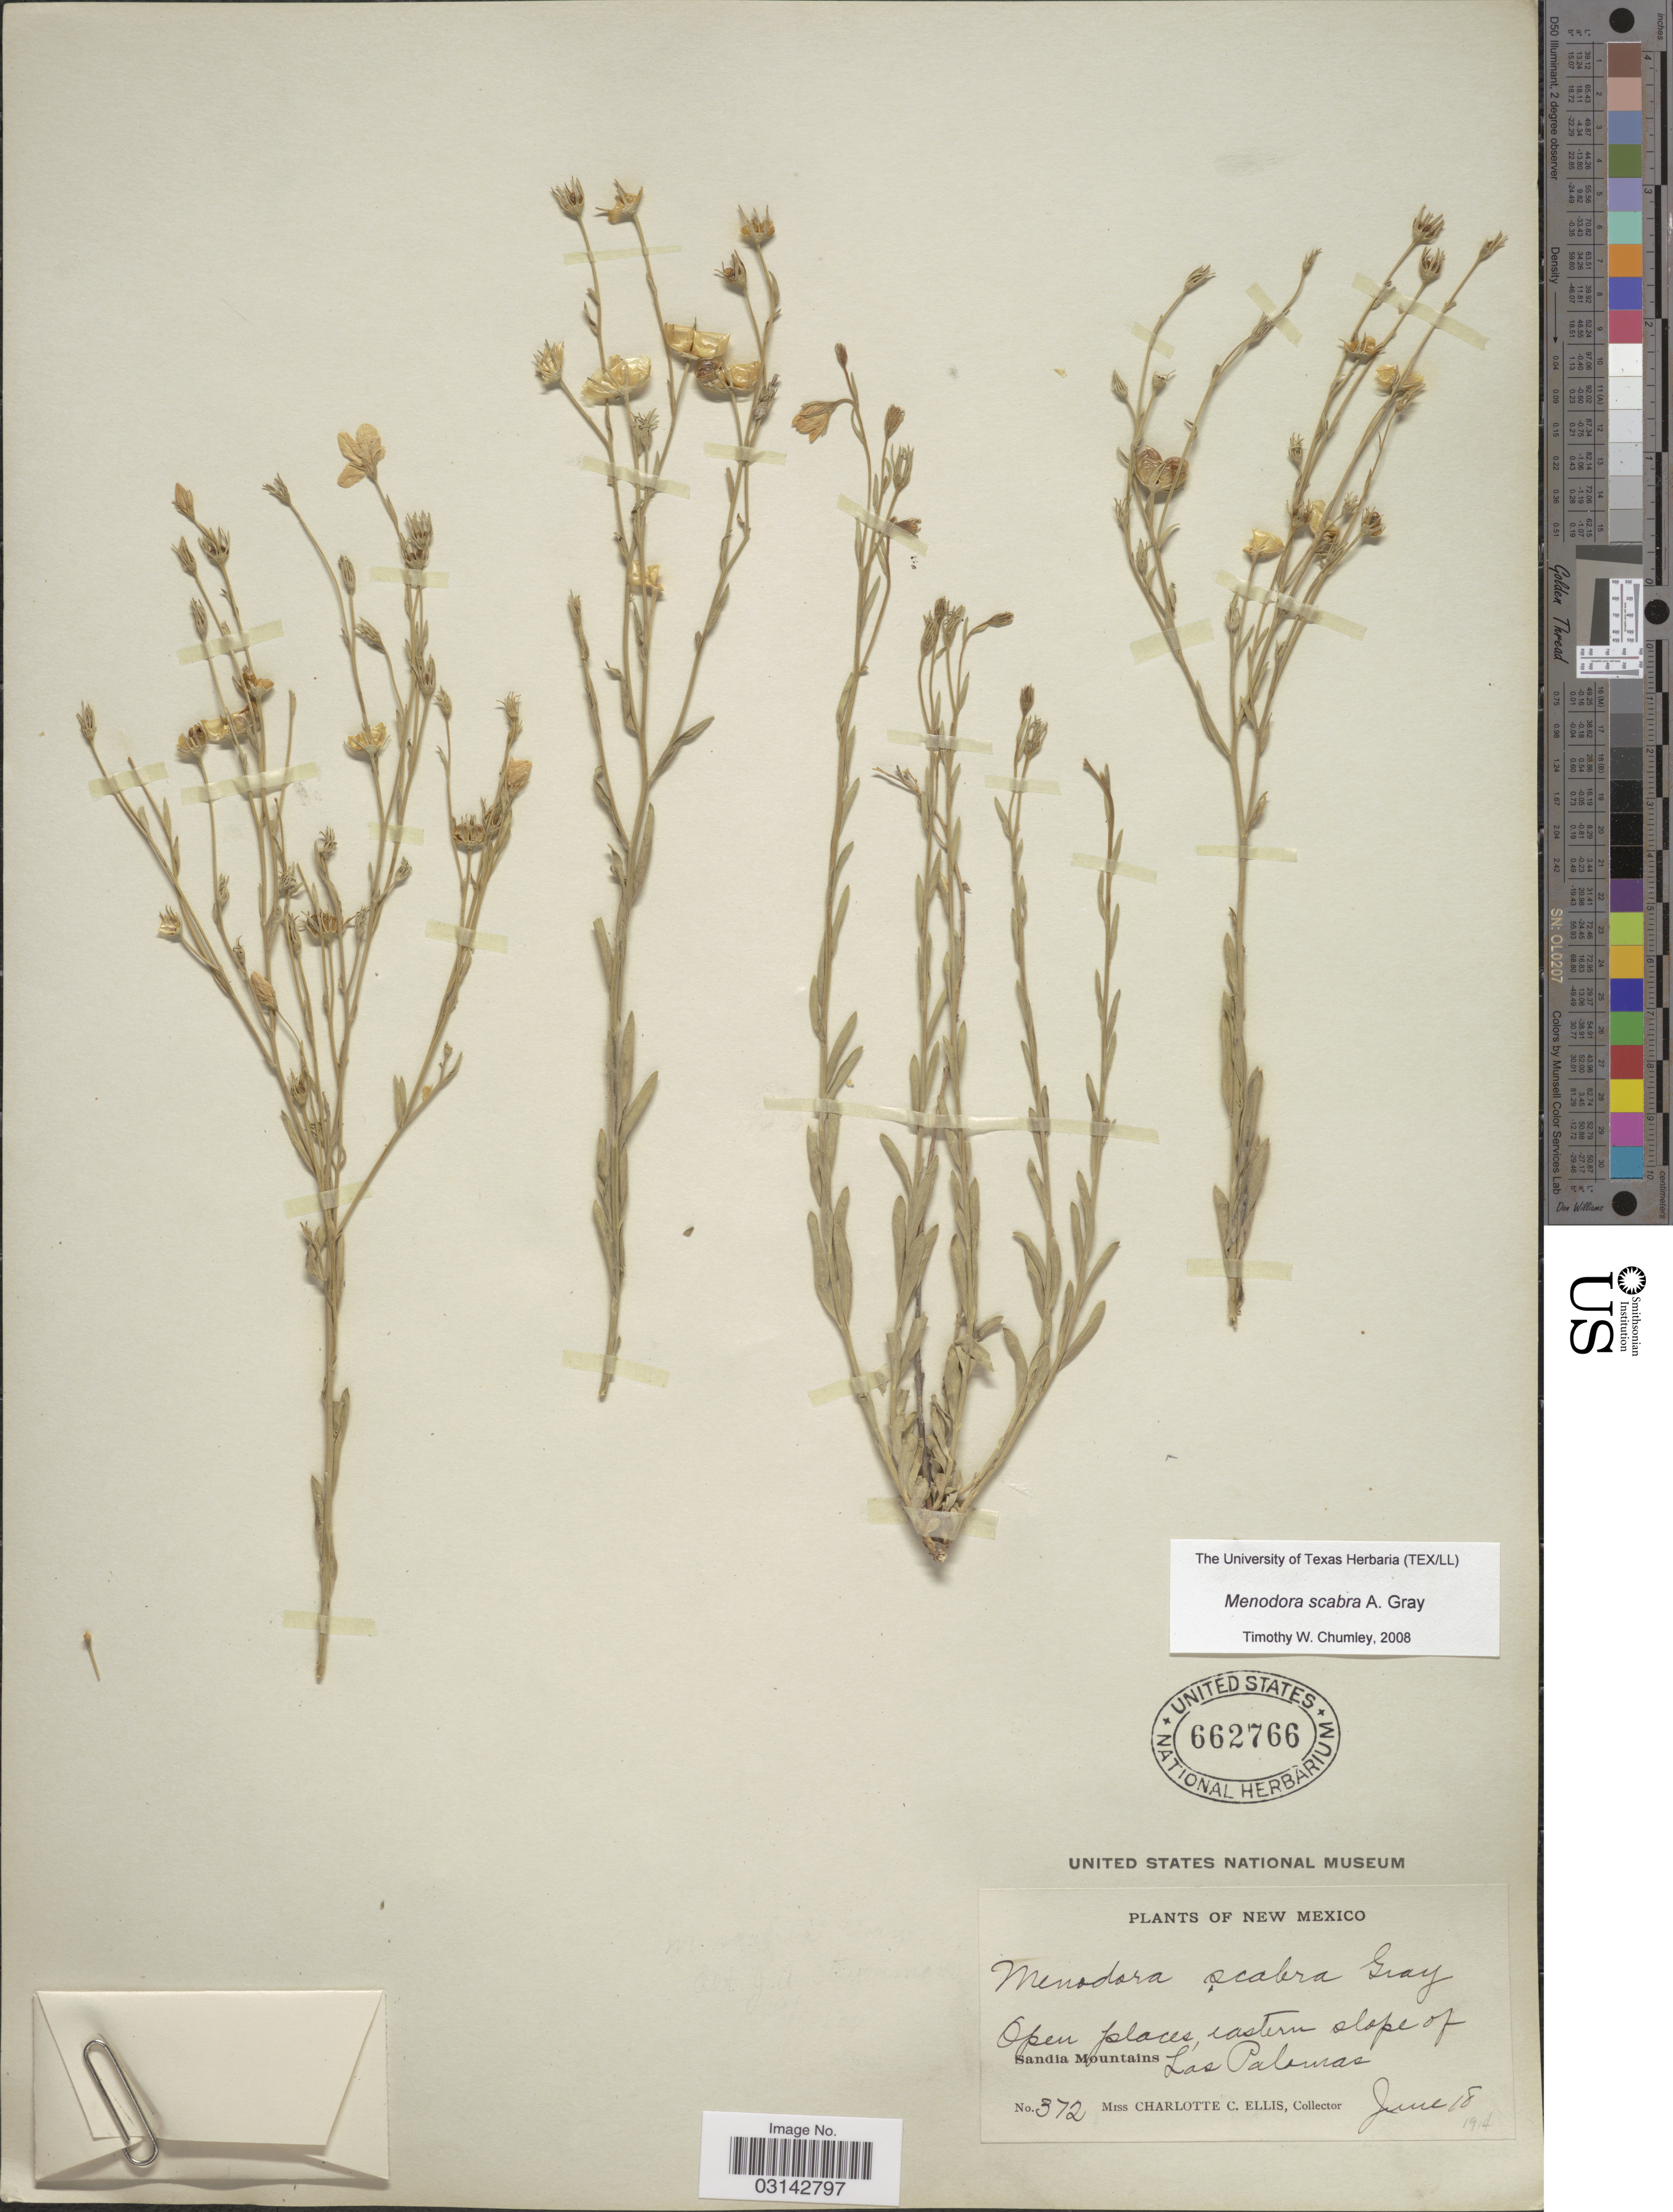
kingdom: Plantae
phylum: Tracheophyta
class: Magnoliopsida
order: Lamiales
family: Oleaceae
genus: Menodora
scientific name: Menodora scabra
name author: A. Gray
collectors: C. C. Ellis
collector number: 372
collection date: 1914-06-18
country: United States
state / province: New Mexico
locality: Eastern slope of Sandia Mountains. Las Palomas.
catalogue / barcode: US 662766